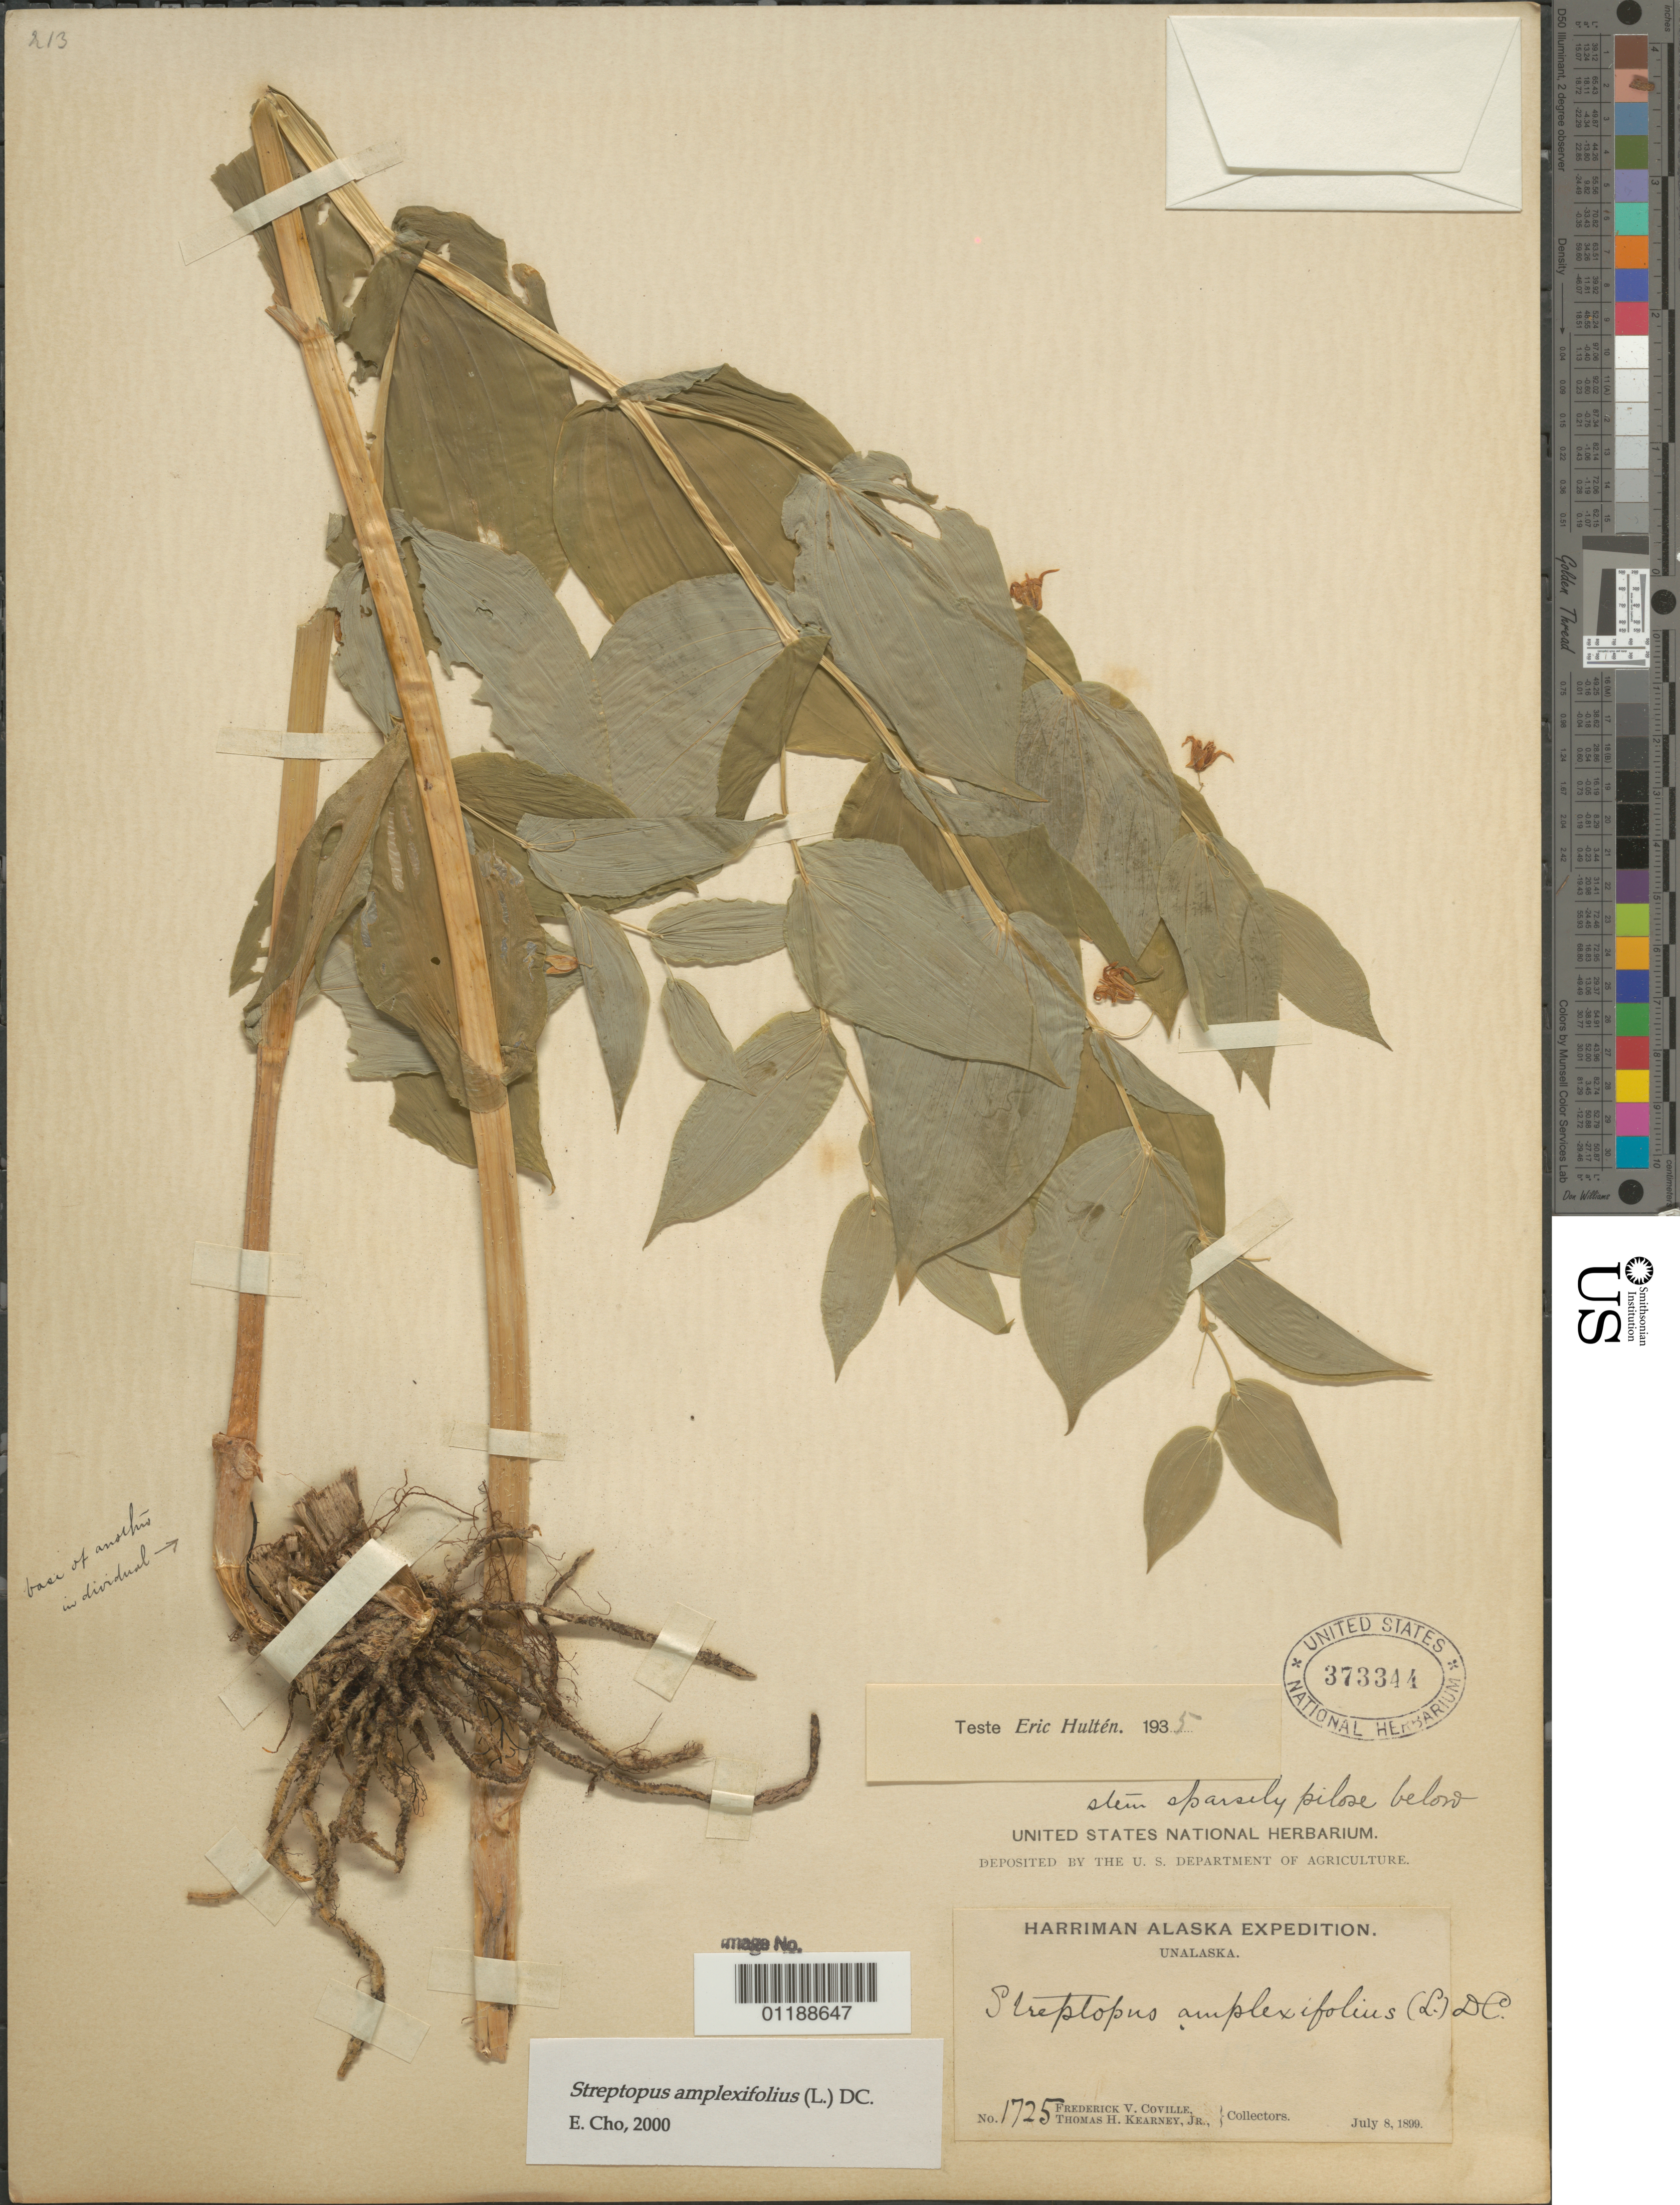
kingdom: Plantae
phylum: Tracheophyta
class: Liliopsida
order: Liliales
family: Liliaceae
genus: Streptopus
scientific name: Streptopus amplexifolius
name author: DC.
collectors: F. V. Coville & T. H. Kearney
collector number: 1725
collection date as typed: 08 Jul 1899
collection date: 1899-07-08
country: United States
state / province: Alaska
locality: Unalaska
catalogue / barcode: US 373344